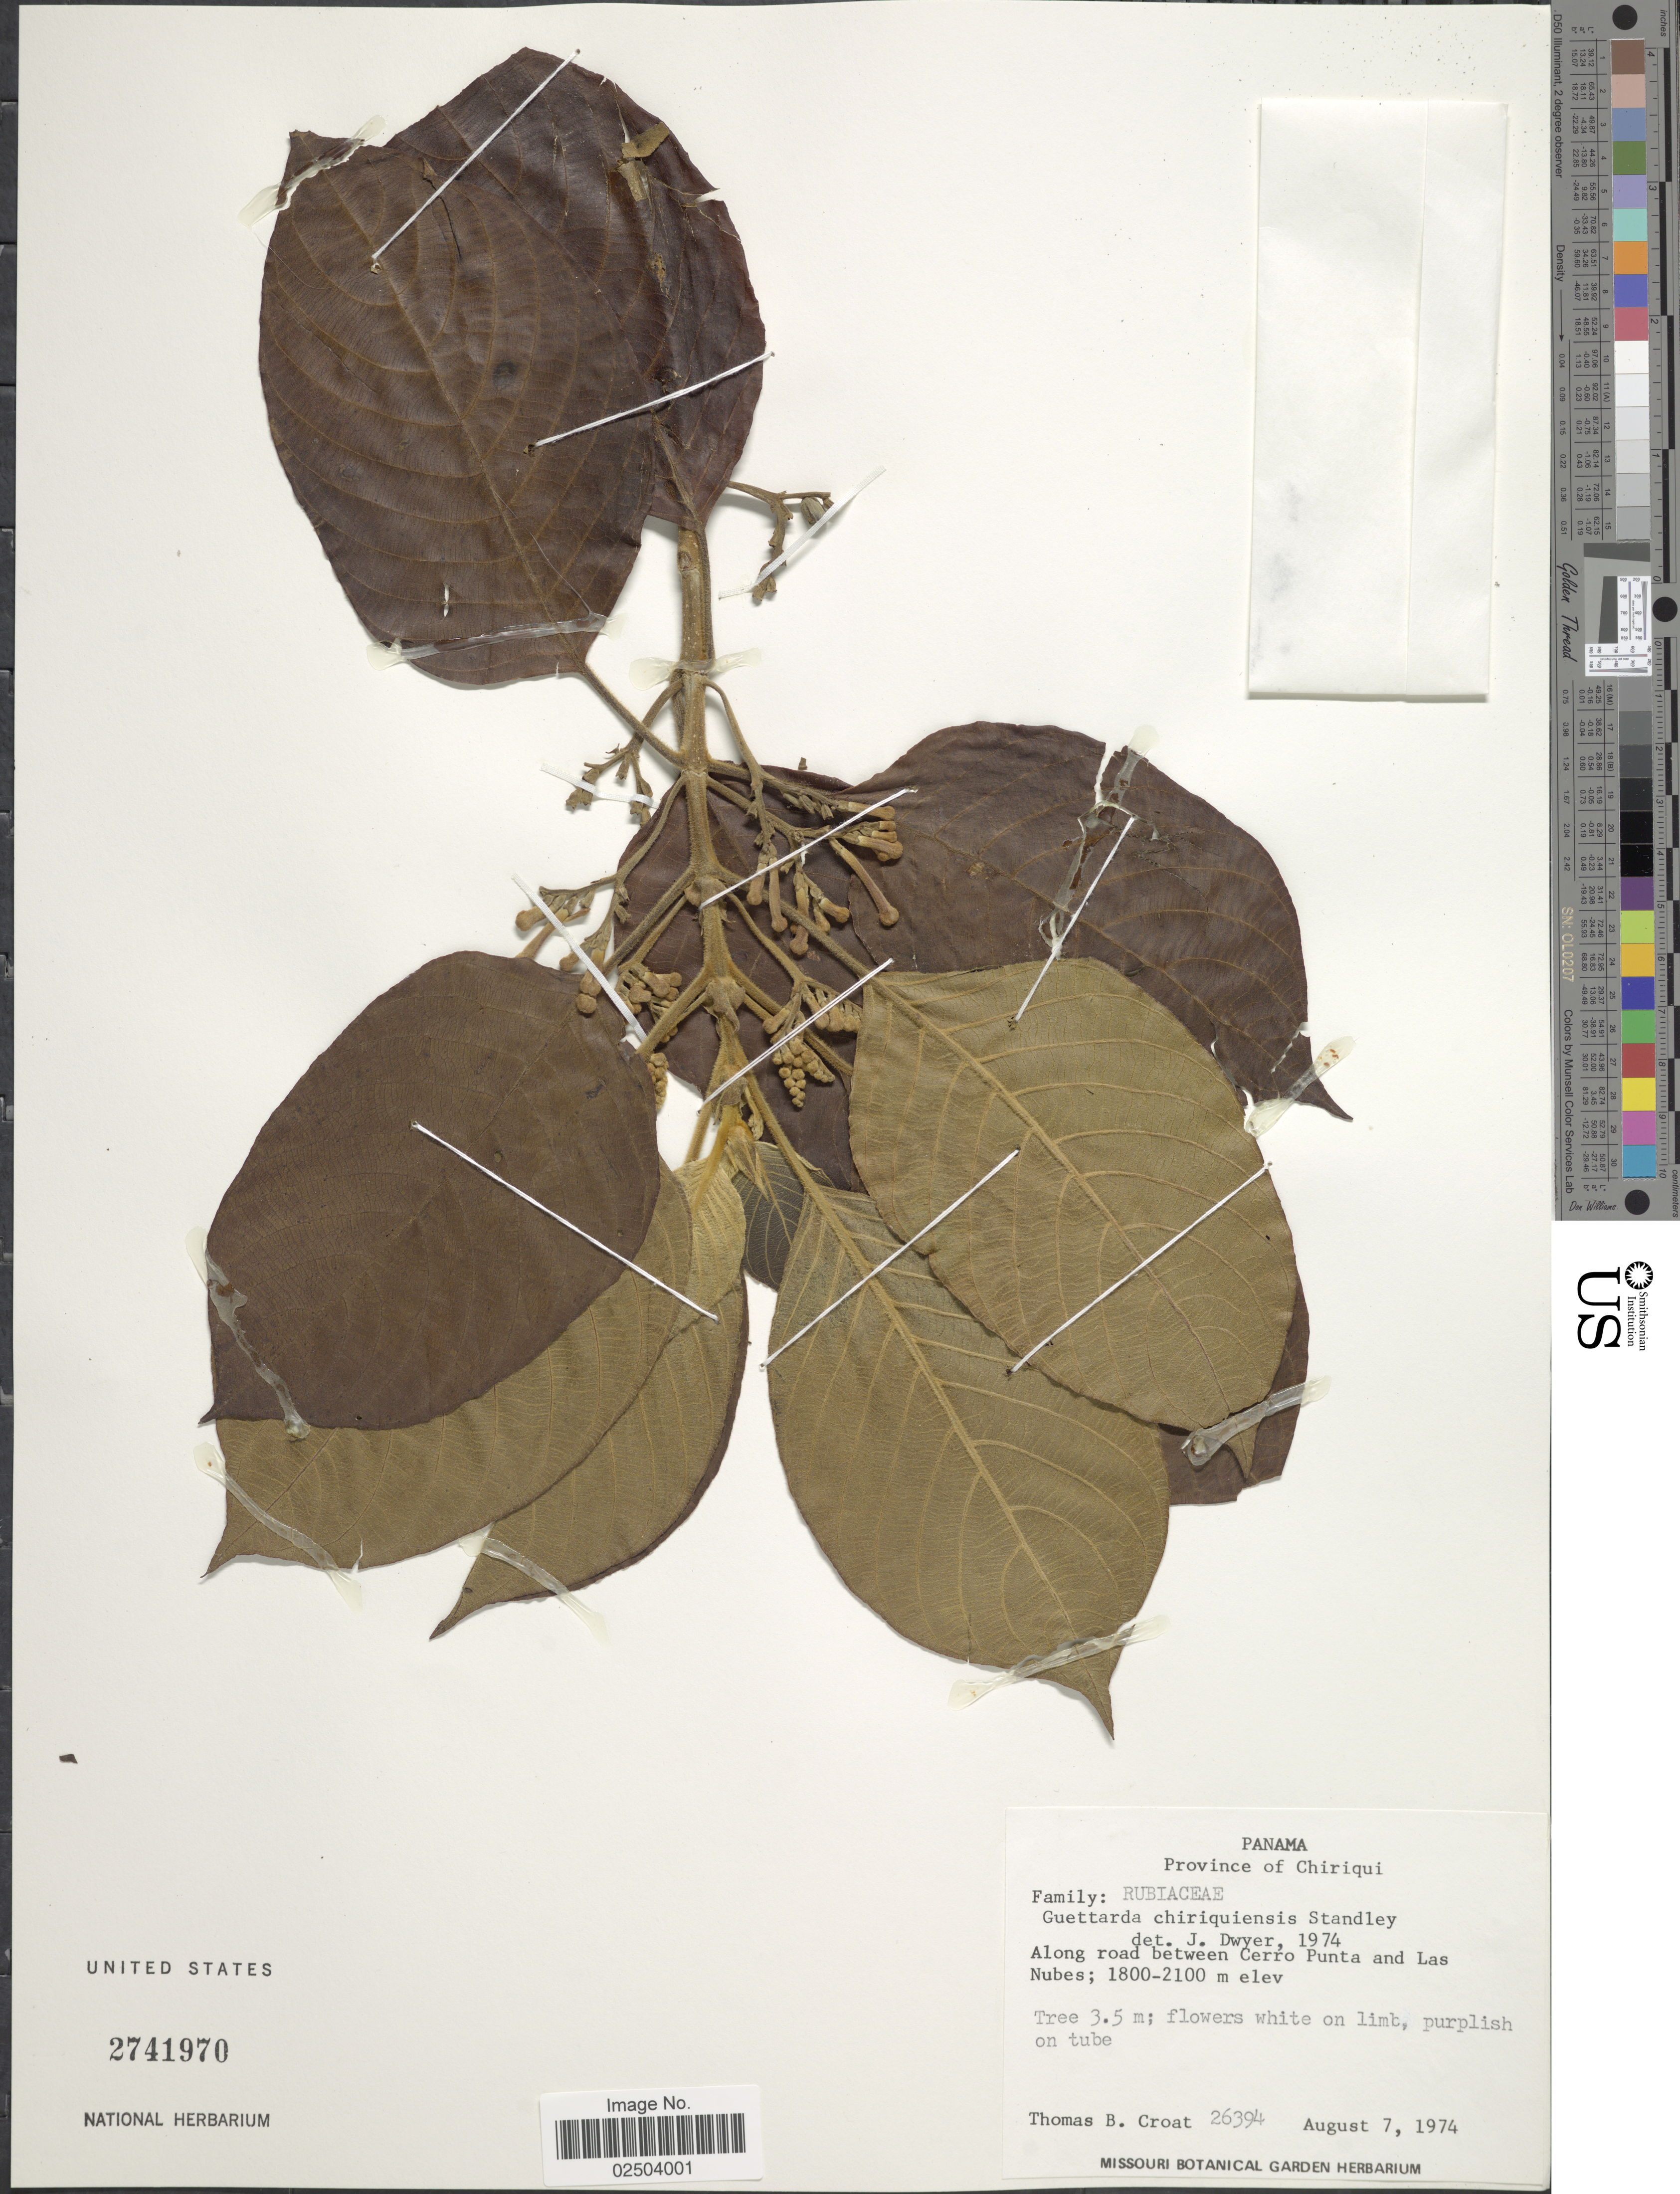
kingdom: Plantae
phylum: Tracheophyta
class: Magnoliopsida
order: Gentianales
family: Rubiaceae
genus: Guettarda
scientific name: Guettarda chiriquiensis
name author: Standl.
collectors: T. B. Croat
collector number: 26394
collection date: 1974-08-07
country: Panama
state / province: Chiriqui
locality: Province of Chiriqui. Along road between Cerro Punta and Las Nubes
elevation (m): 1800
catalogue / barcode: US 2741970